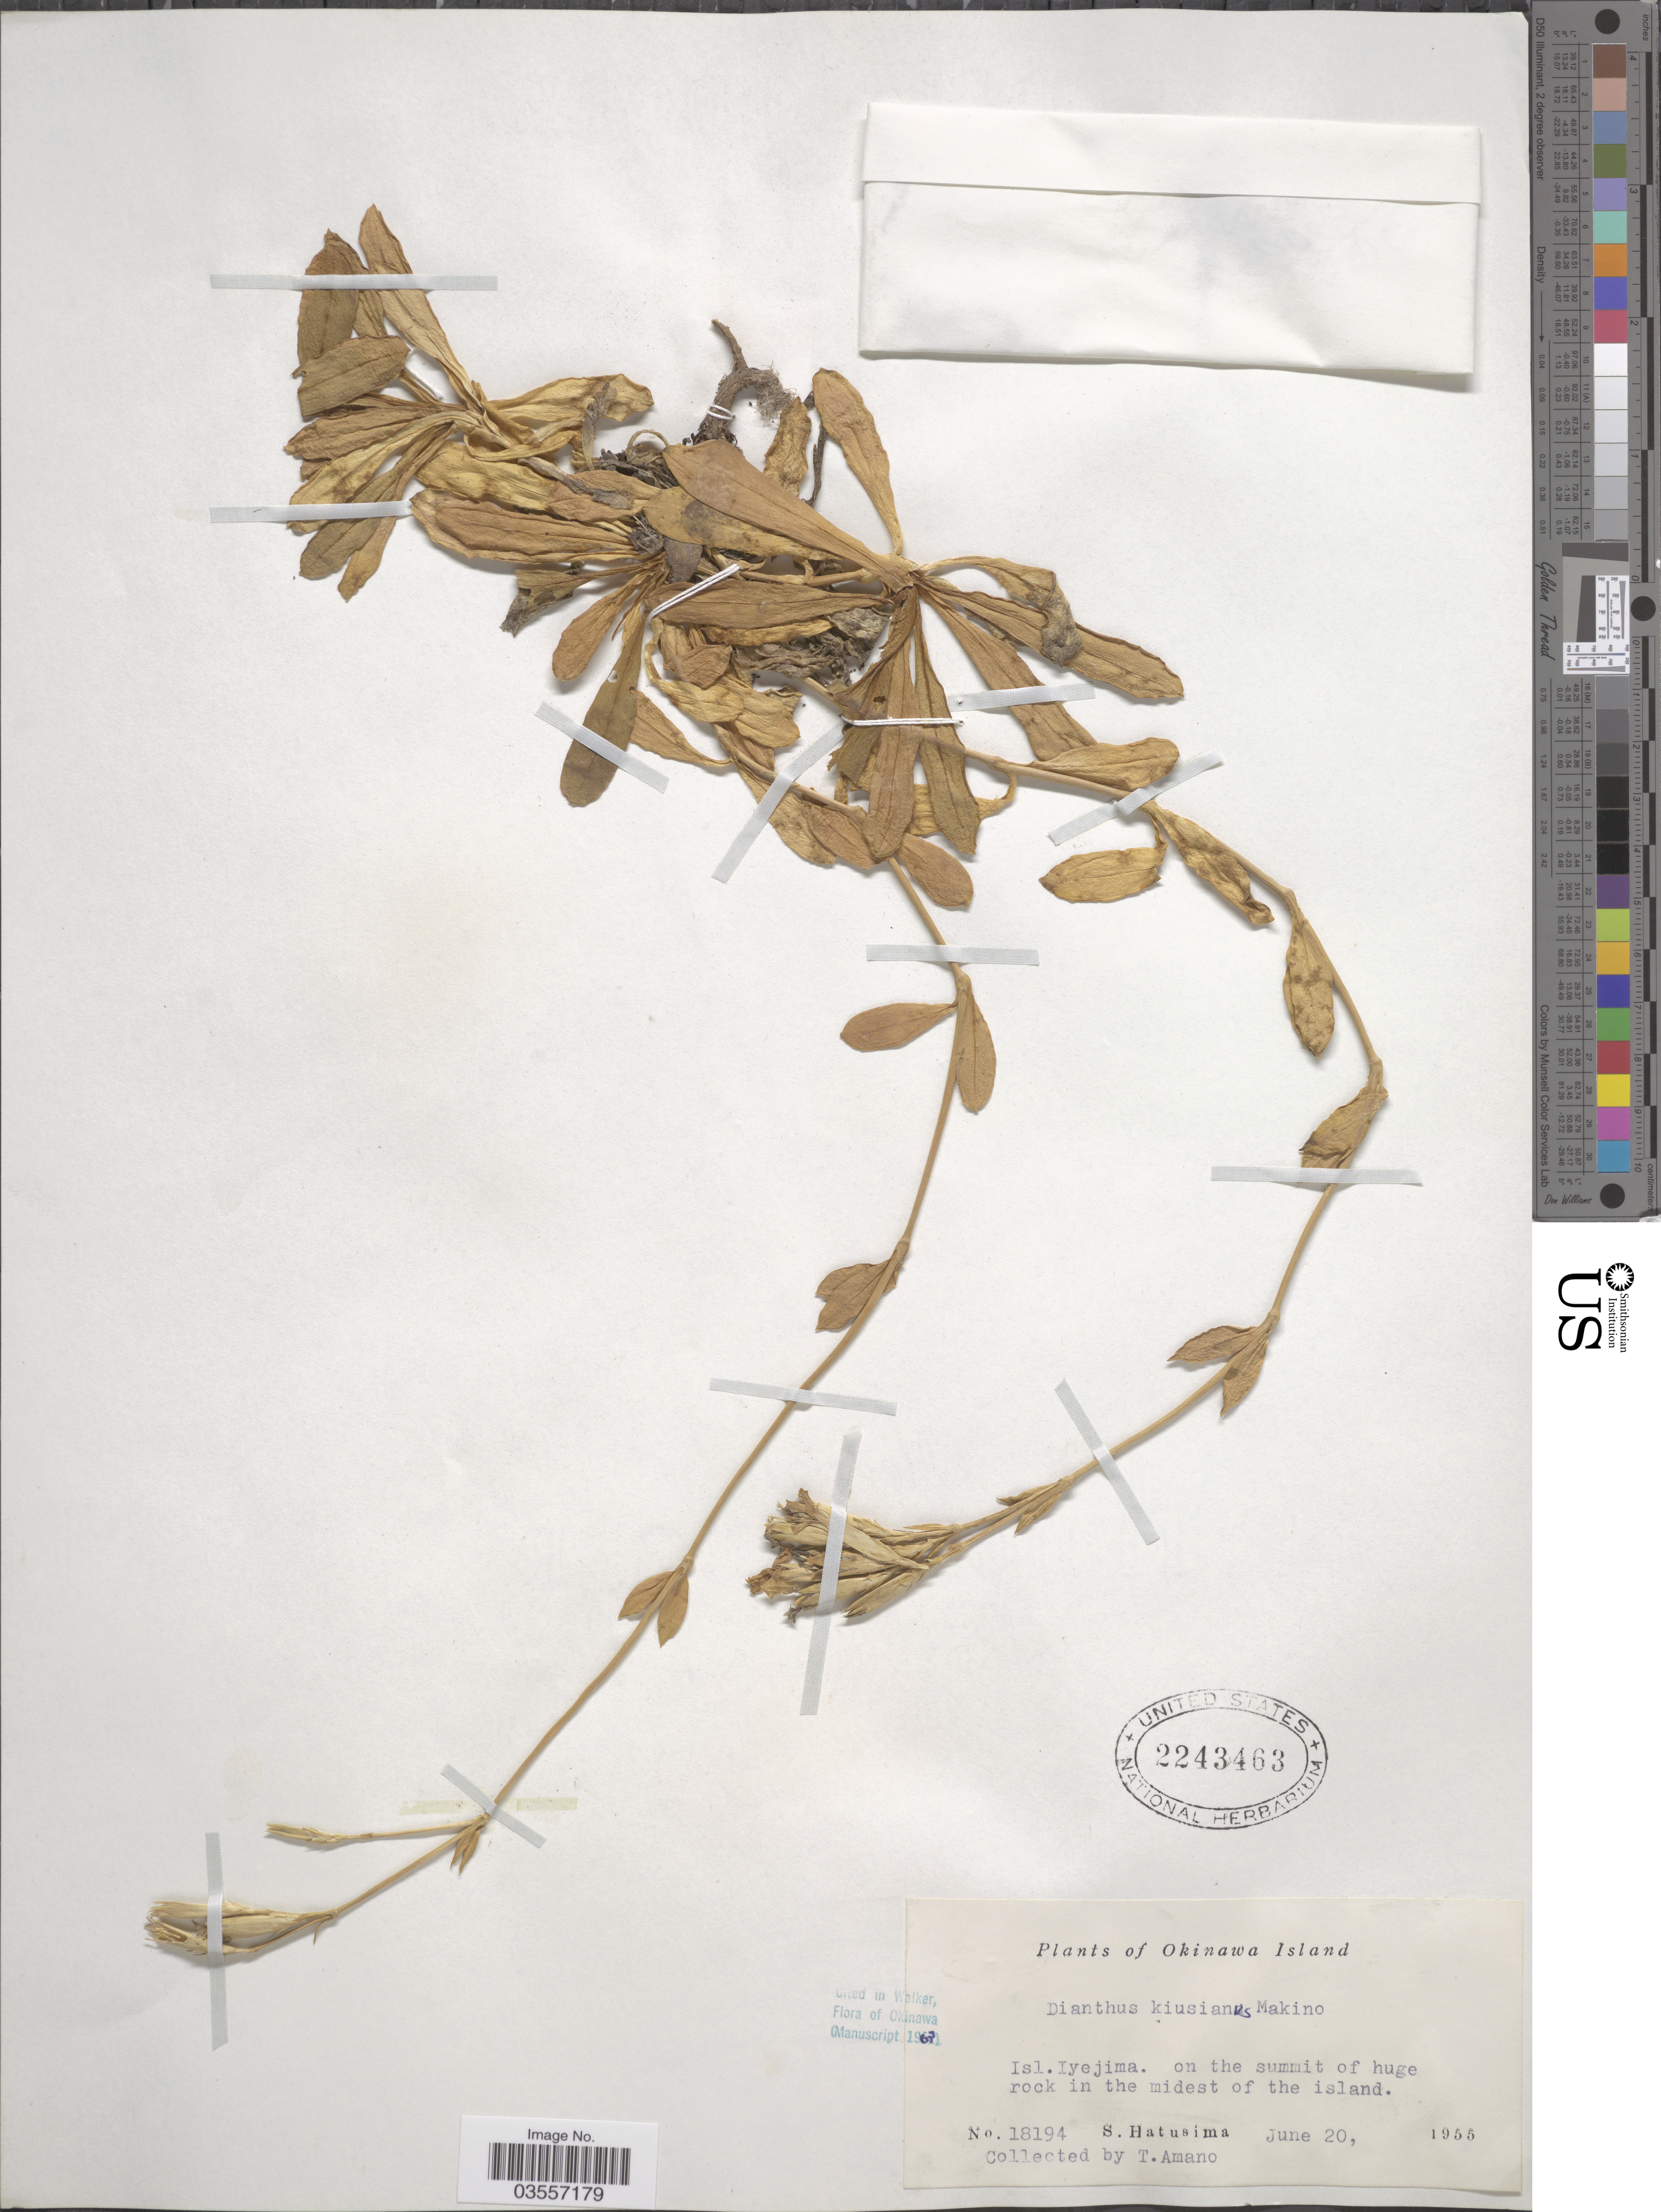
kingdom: Plantae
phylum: Tracheophyta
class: Magnoliopsida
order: Caryophyllales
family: Caryophyllaceae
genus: Dianthus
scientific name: Dianthus kiusianus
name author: Makino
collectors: S. Hatusima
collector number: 18194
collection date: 1955-06-20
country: Japan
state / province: Okinawa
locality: Okinawa Island. Isl. Iyejima. On the summit of huge rock in the midest of the island.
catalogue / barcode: US 2243463